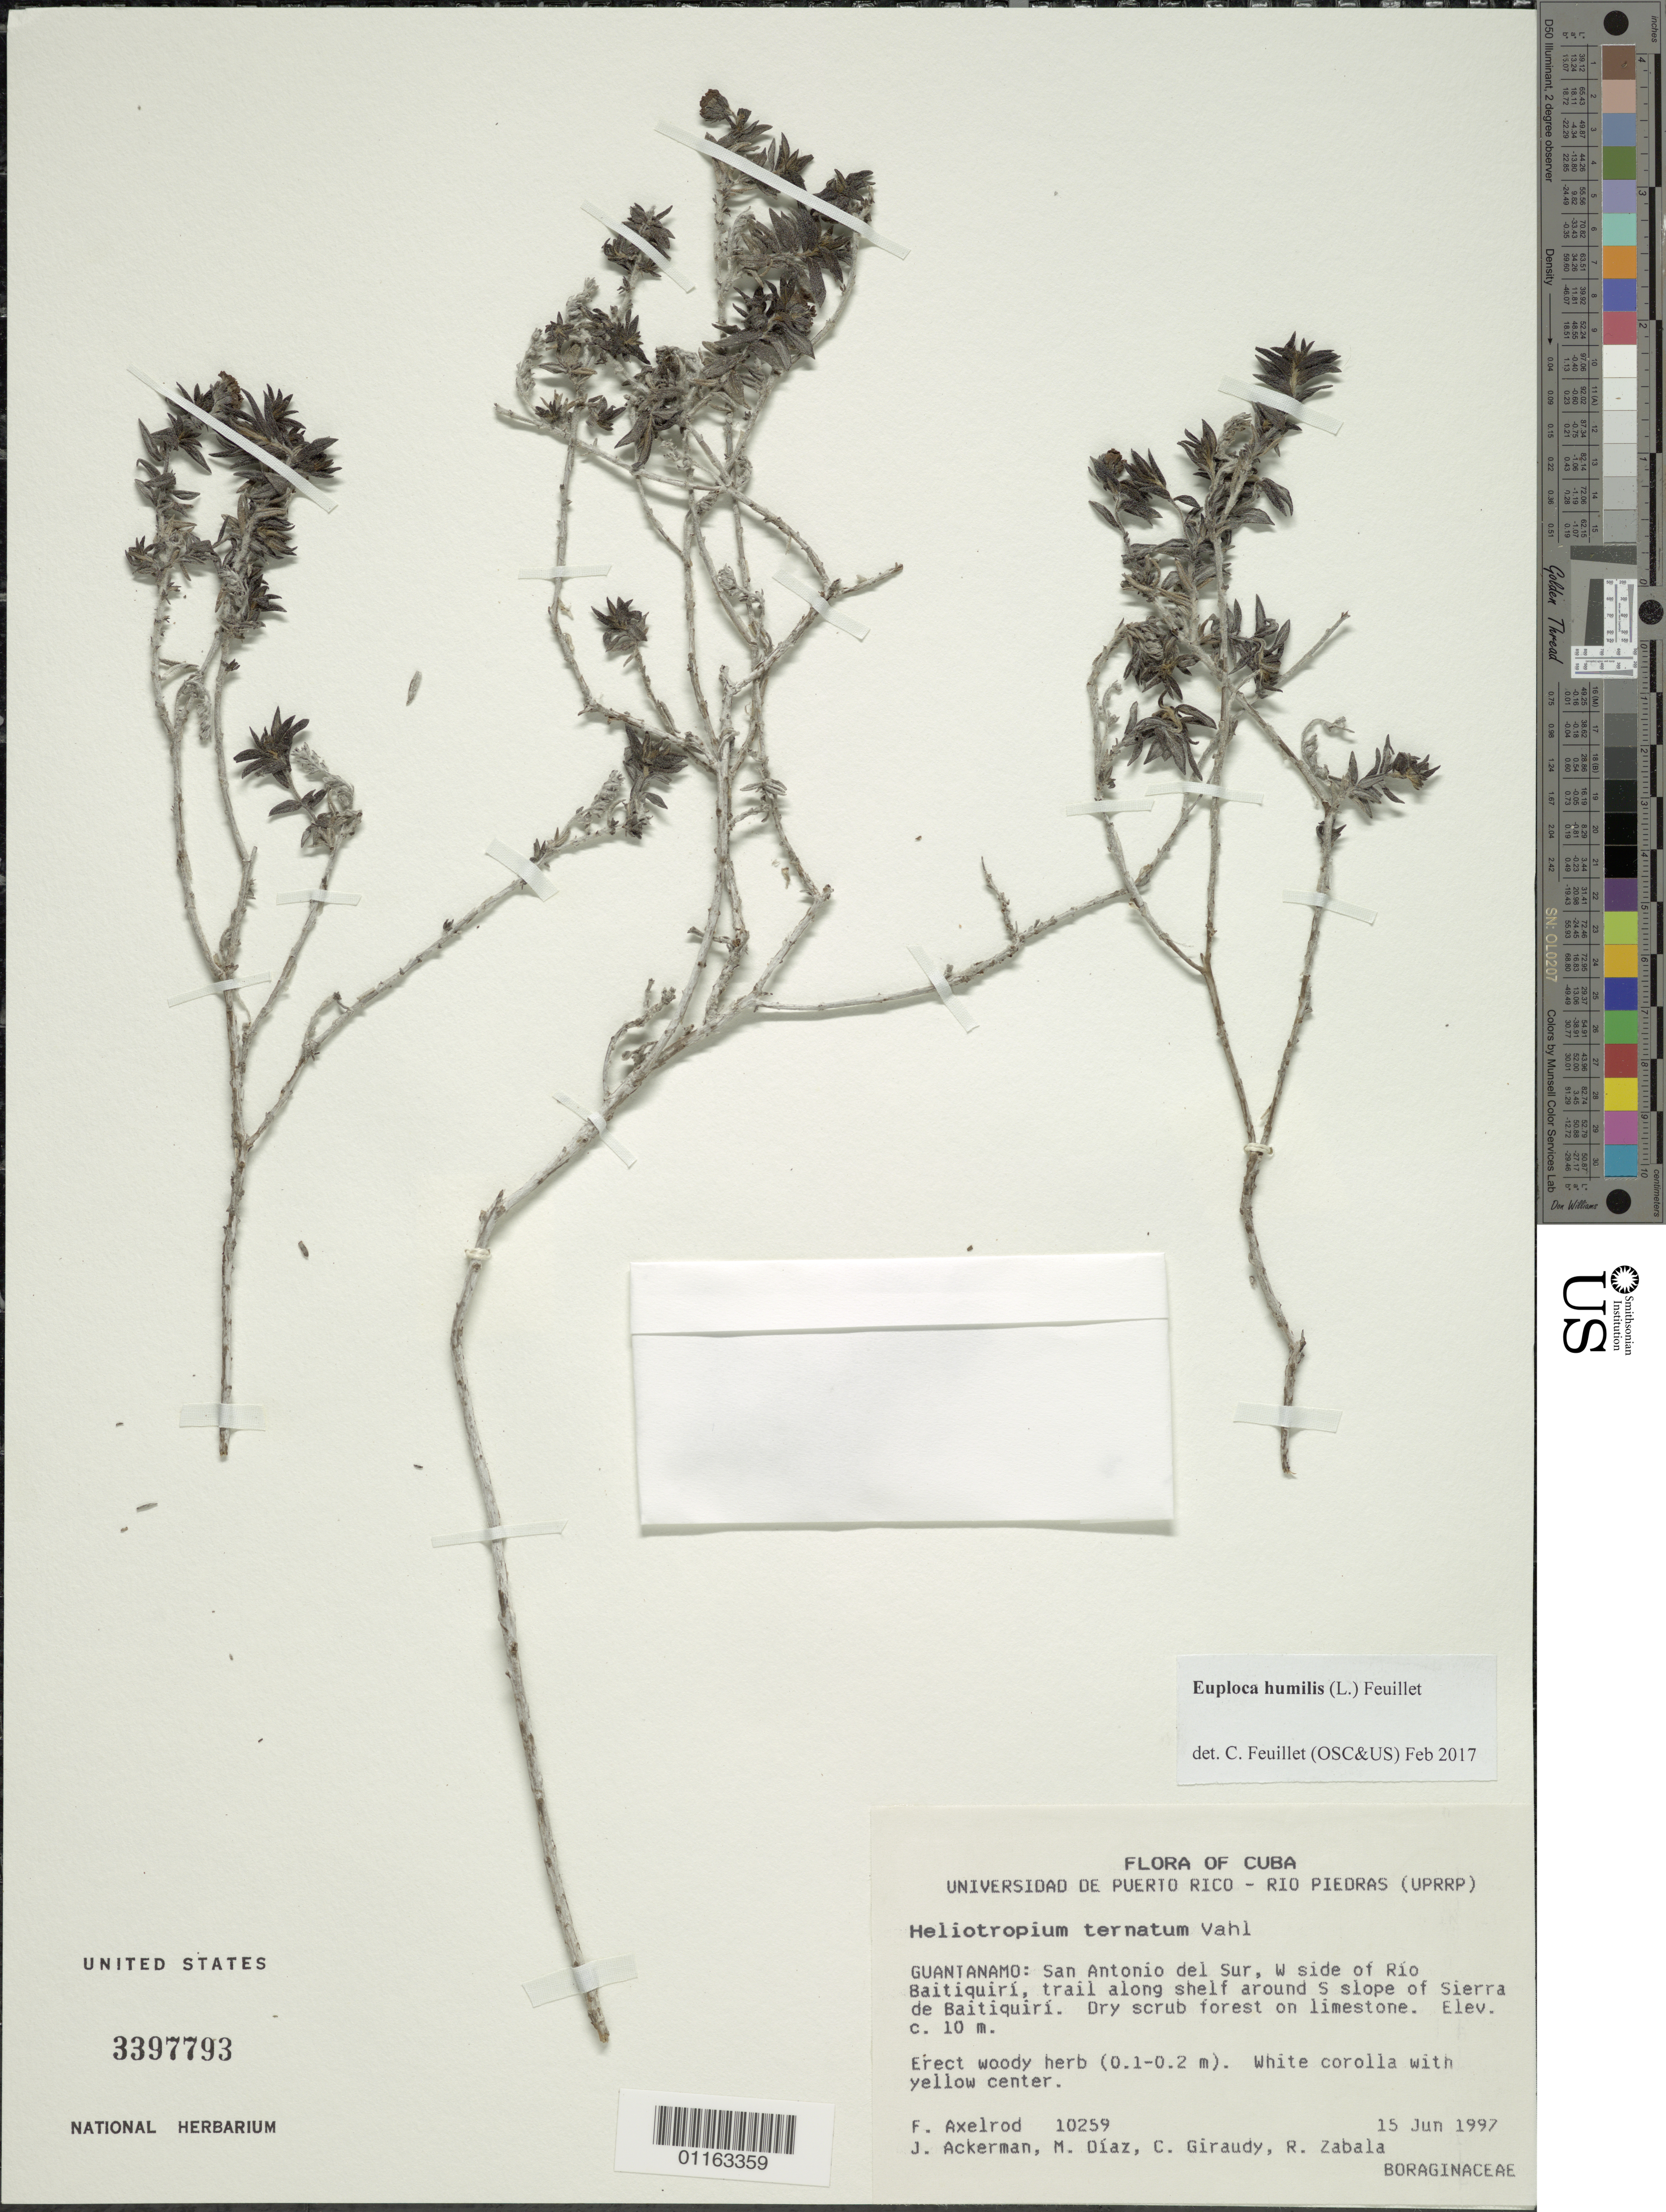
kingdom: Plantae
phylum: Tracheophyta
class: Magnoliopsida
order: Boraginales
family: Heliotropiaceae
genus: Euploca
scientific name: Euploca humilis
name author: (L.) Feuillet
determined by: Feuillet, C.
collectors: F. S. Axelrod, J. D. Ackerman, M. Díaz, C. Giraudy & R. Zabala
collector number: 10259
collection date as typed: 15 Jun 1997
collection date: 1997-06-15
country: Cuba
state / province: Guantánamo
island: Cuba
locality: San Antonio del Sur, W side of Rio Baitiquiri, trail along shelf around S slope of Sierra de Baitiquiri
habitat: Dry scrub forest on limestone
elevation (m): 10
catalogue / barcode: US 3397793